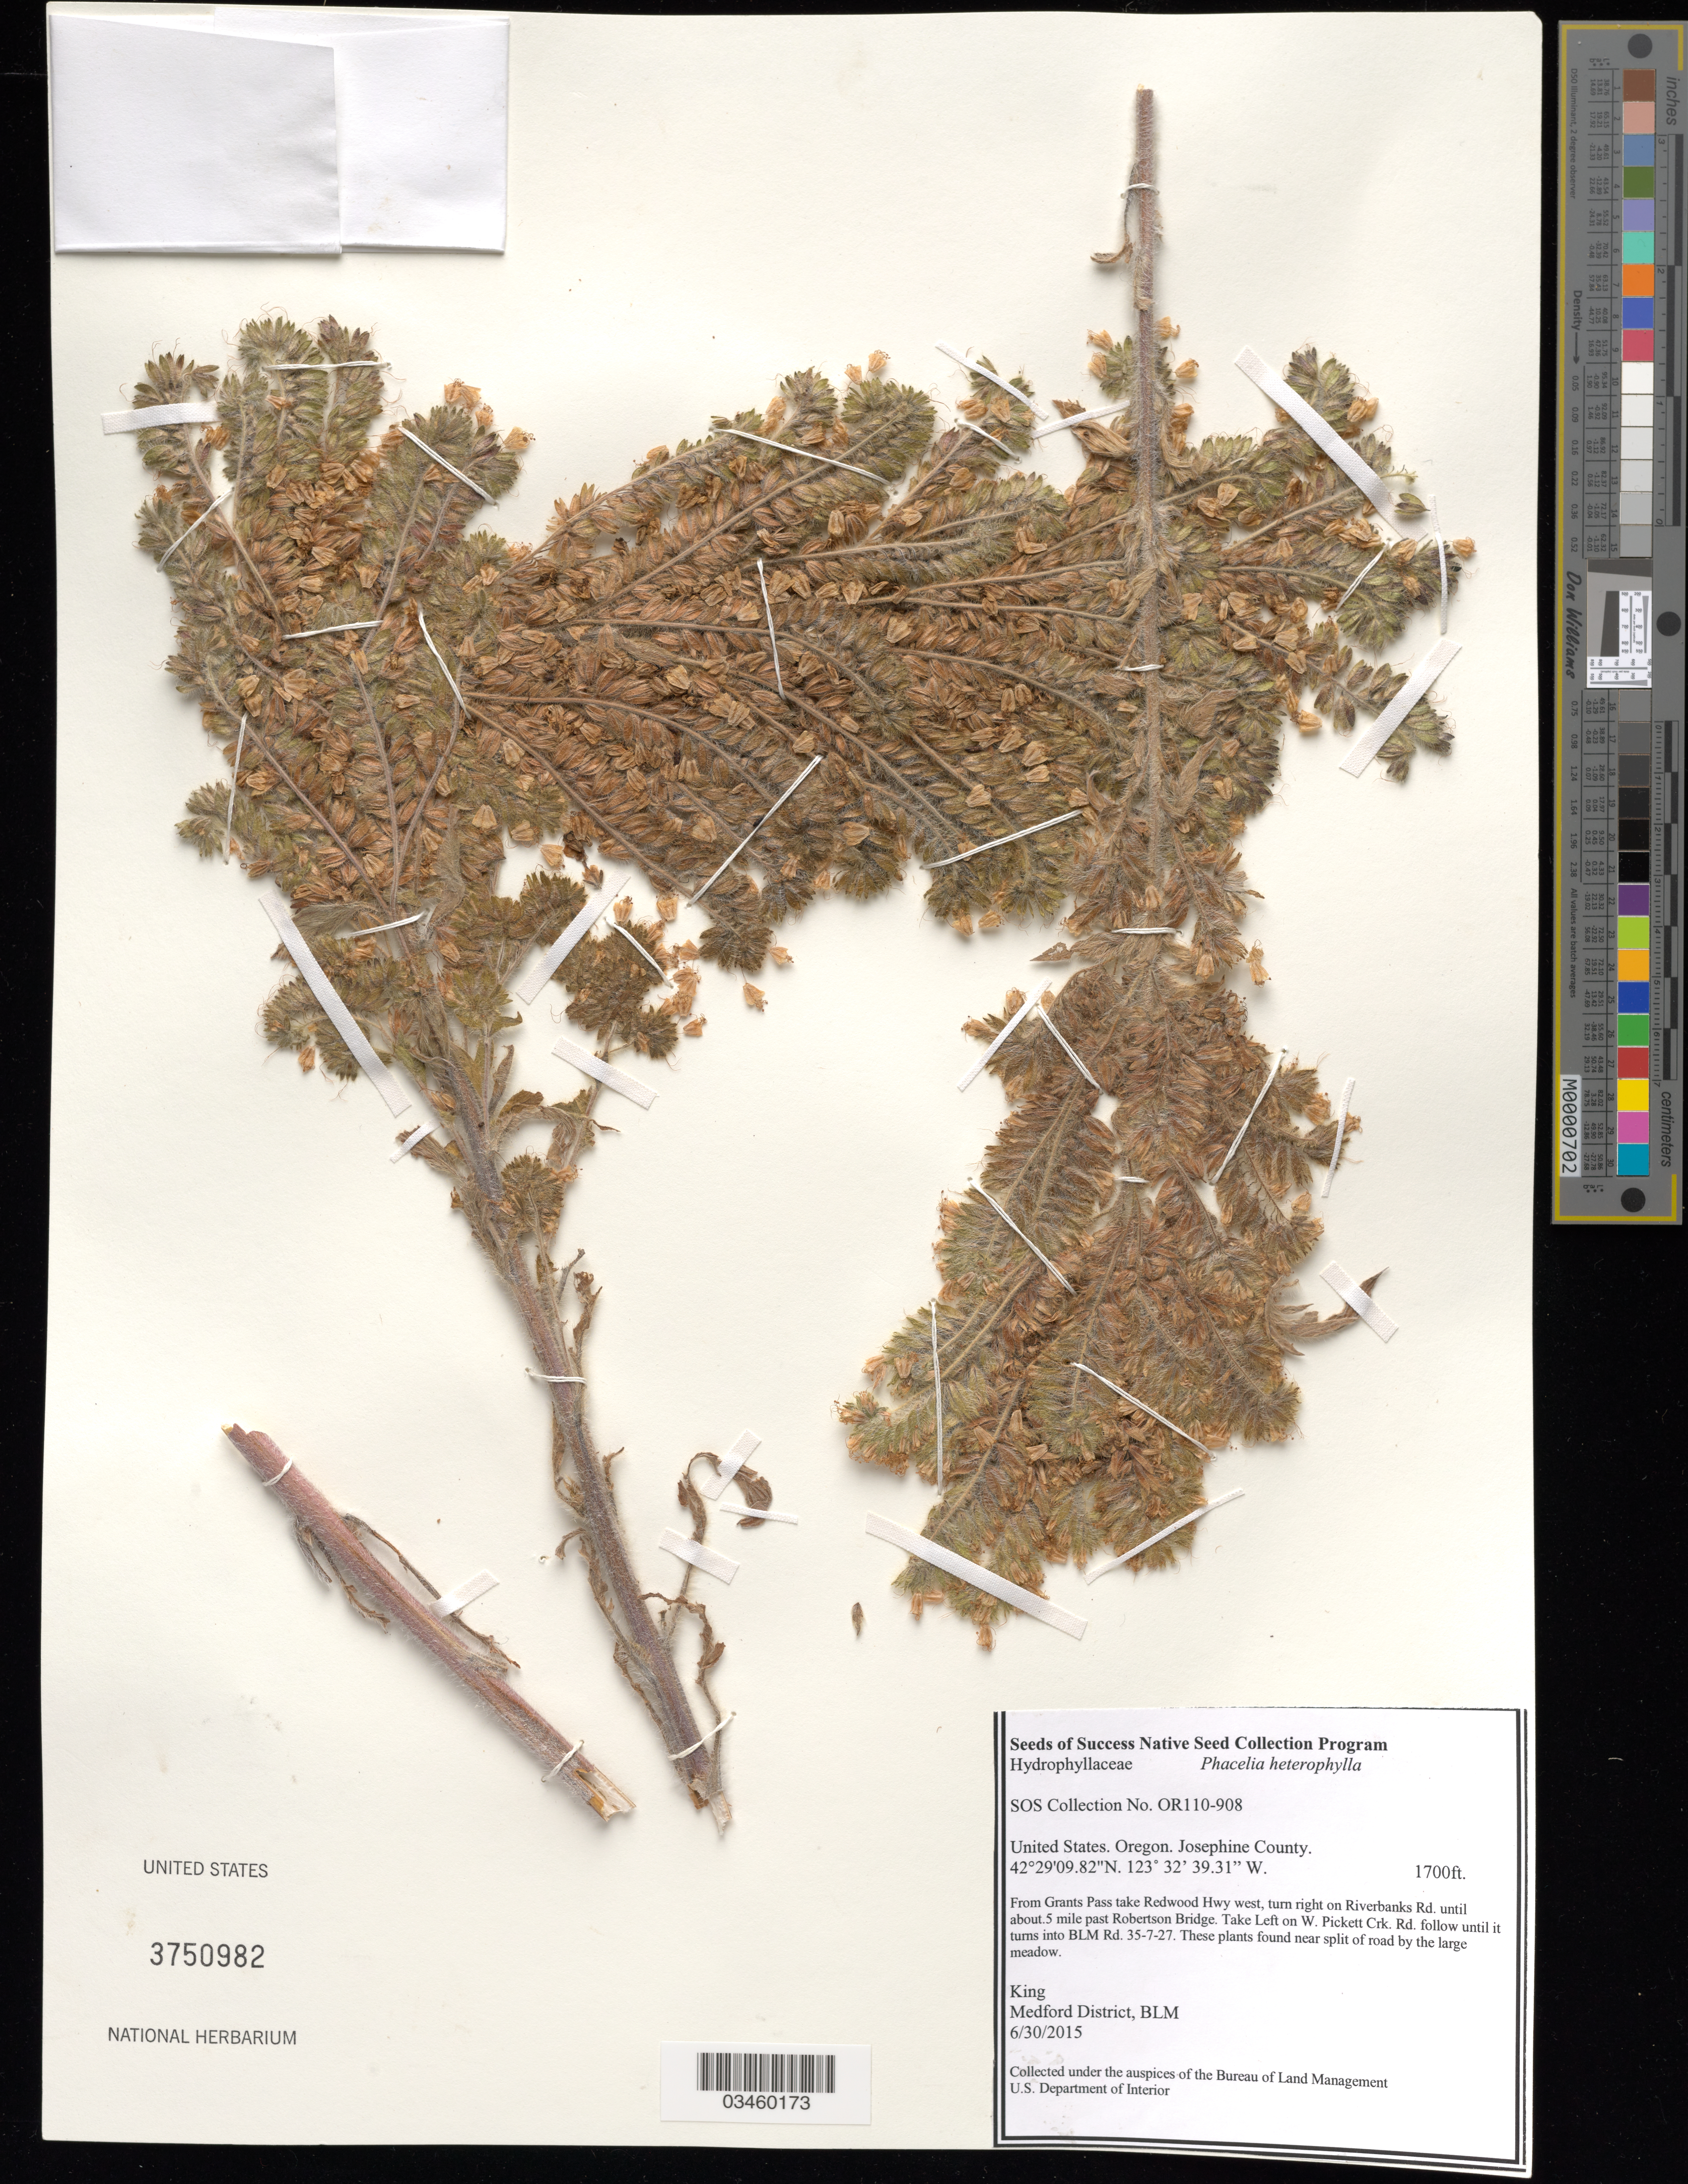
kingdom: Plantae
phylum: Tracheophyta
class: Magnoliopsida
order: Boraginales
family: Hydrophyllaceae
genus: Phacelia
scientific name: Phacelia heterophylla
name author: Pursh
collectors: King, --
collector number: OR110-908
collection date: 2015-06-30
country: United States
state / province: Oregon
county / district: Josephine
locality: Pickett Creek, Rd 35-7-27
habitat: Rocky serpentine hillside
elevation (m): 518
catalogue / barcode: US 3750982